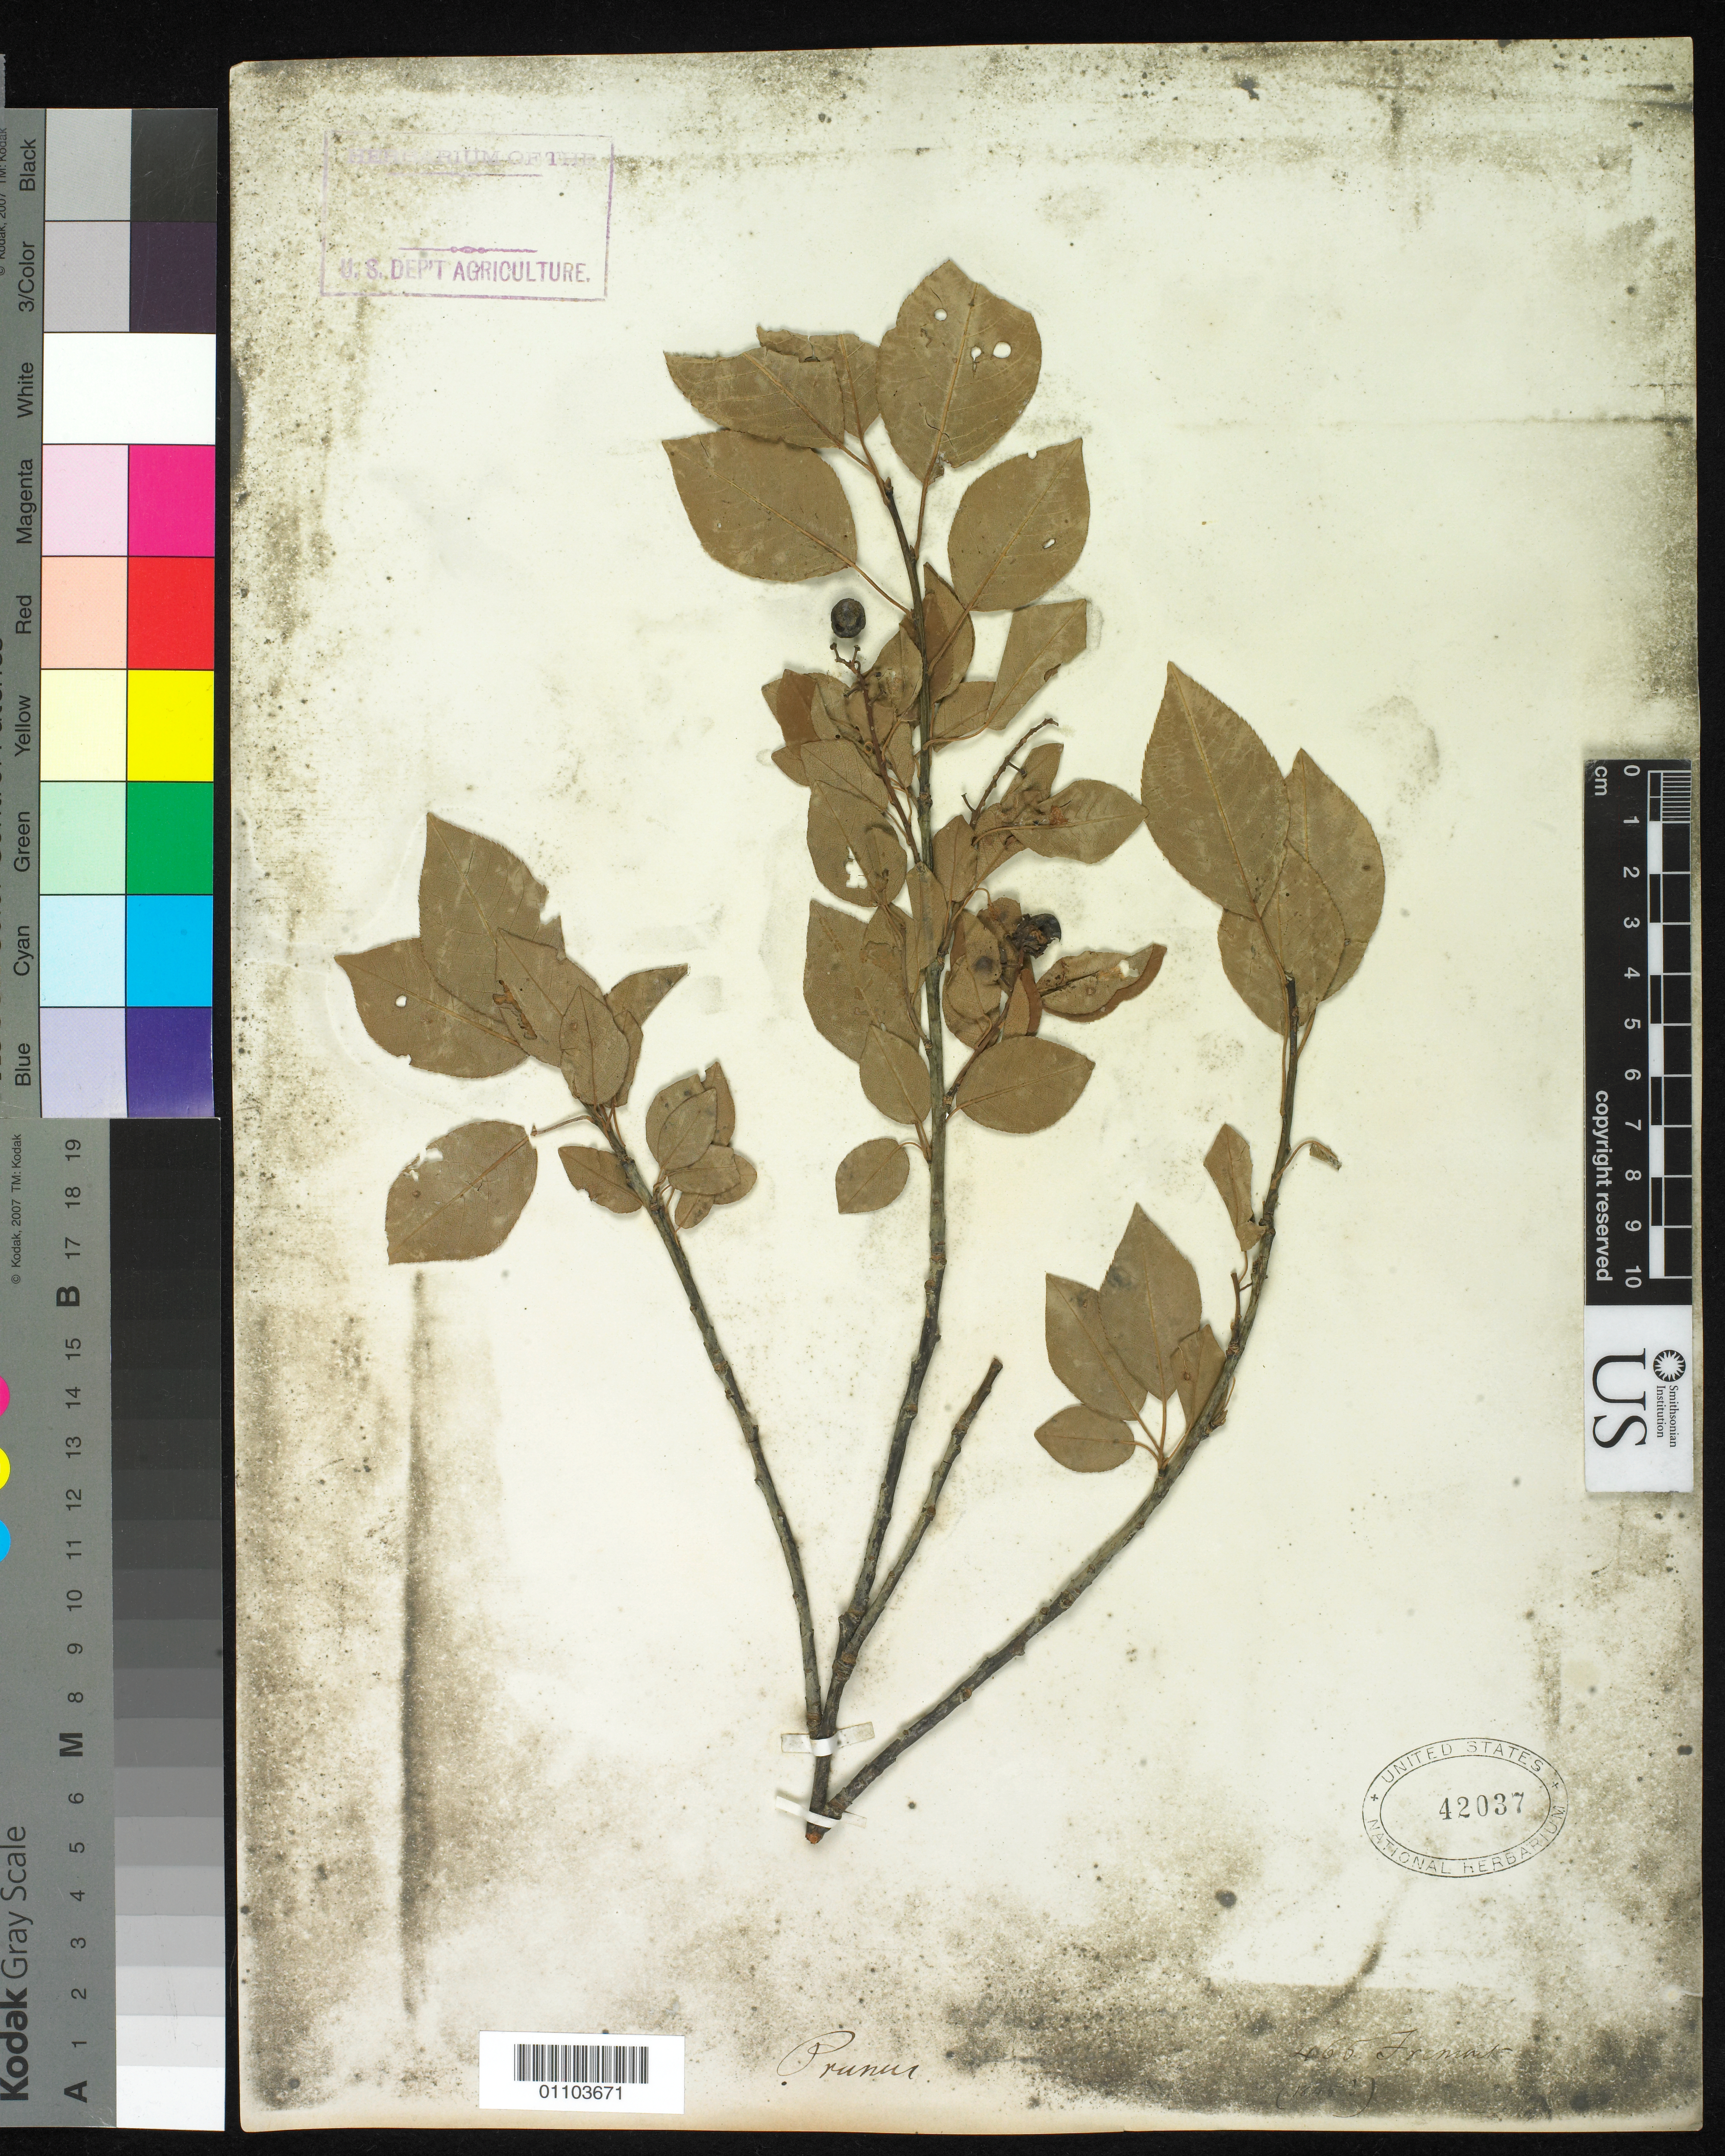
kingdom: Plantae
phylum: Tracheophyta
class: Magnoliopsida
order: Rosales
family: Rosaceae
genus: Prunus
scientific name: Prunus sp.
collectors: J. C. Frémont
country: United States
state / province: California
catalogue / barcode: US 42037